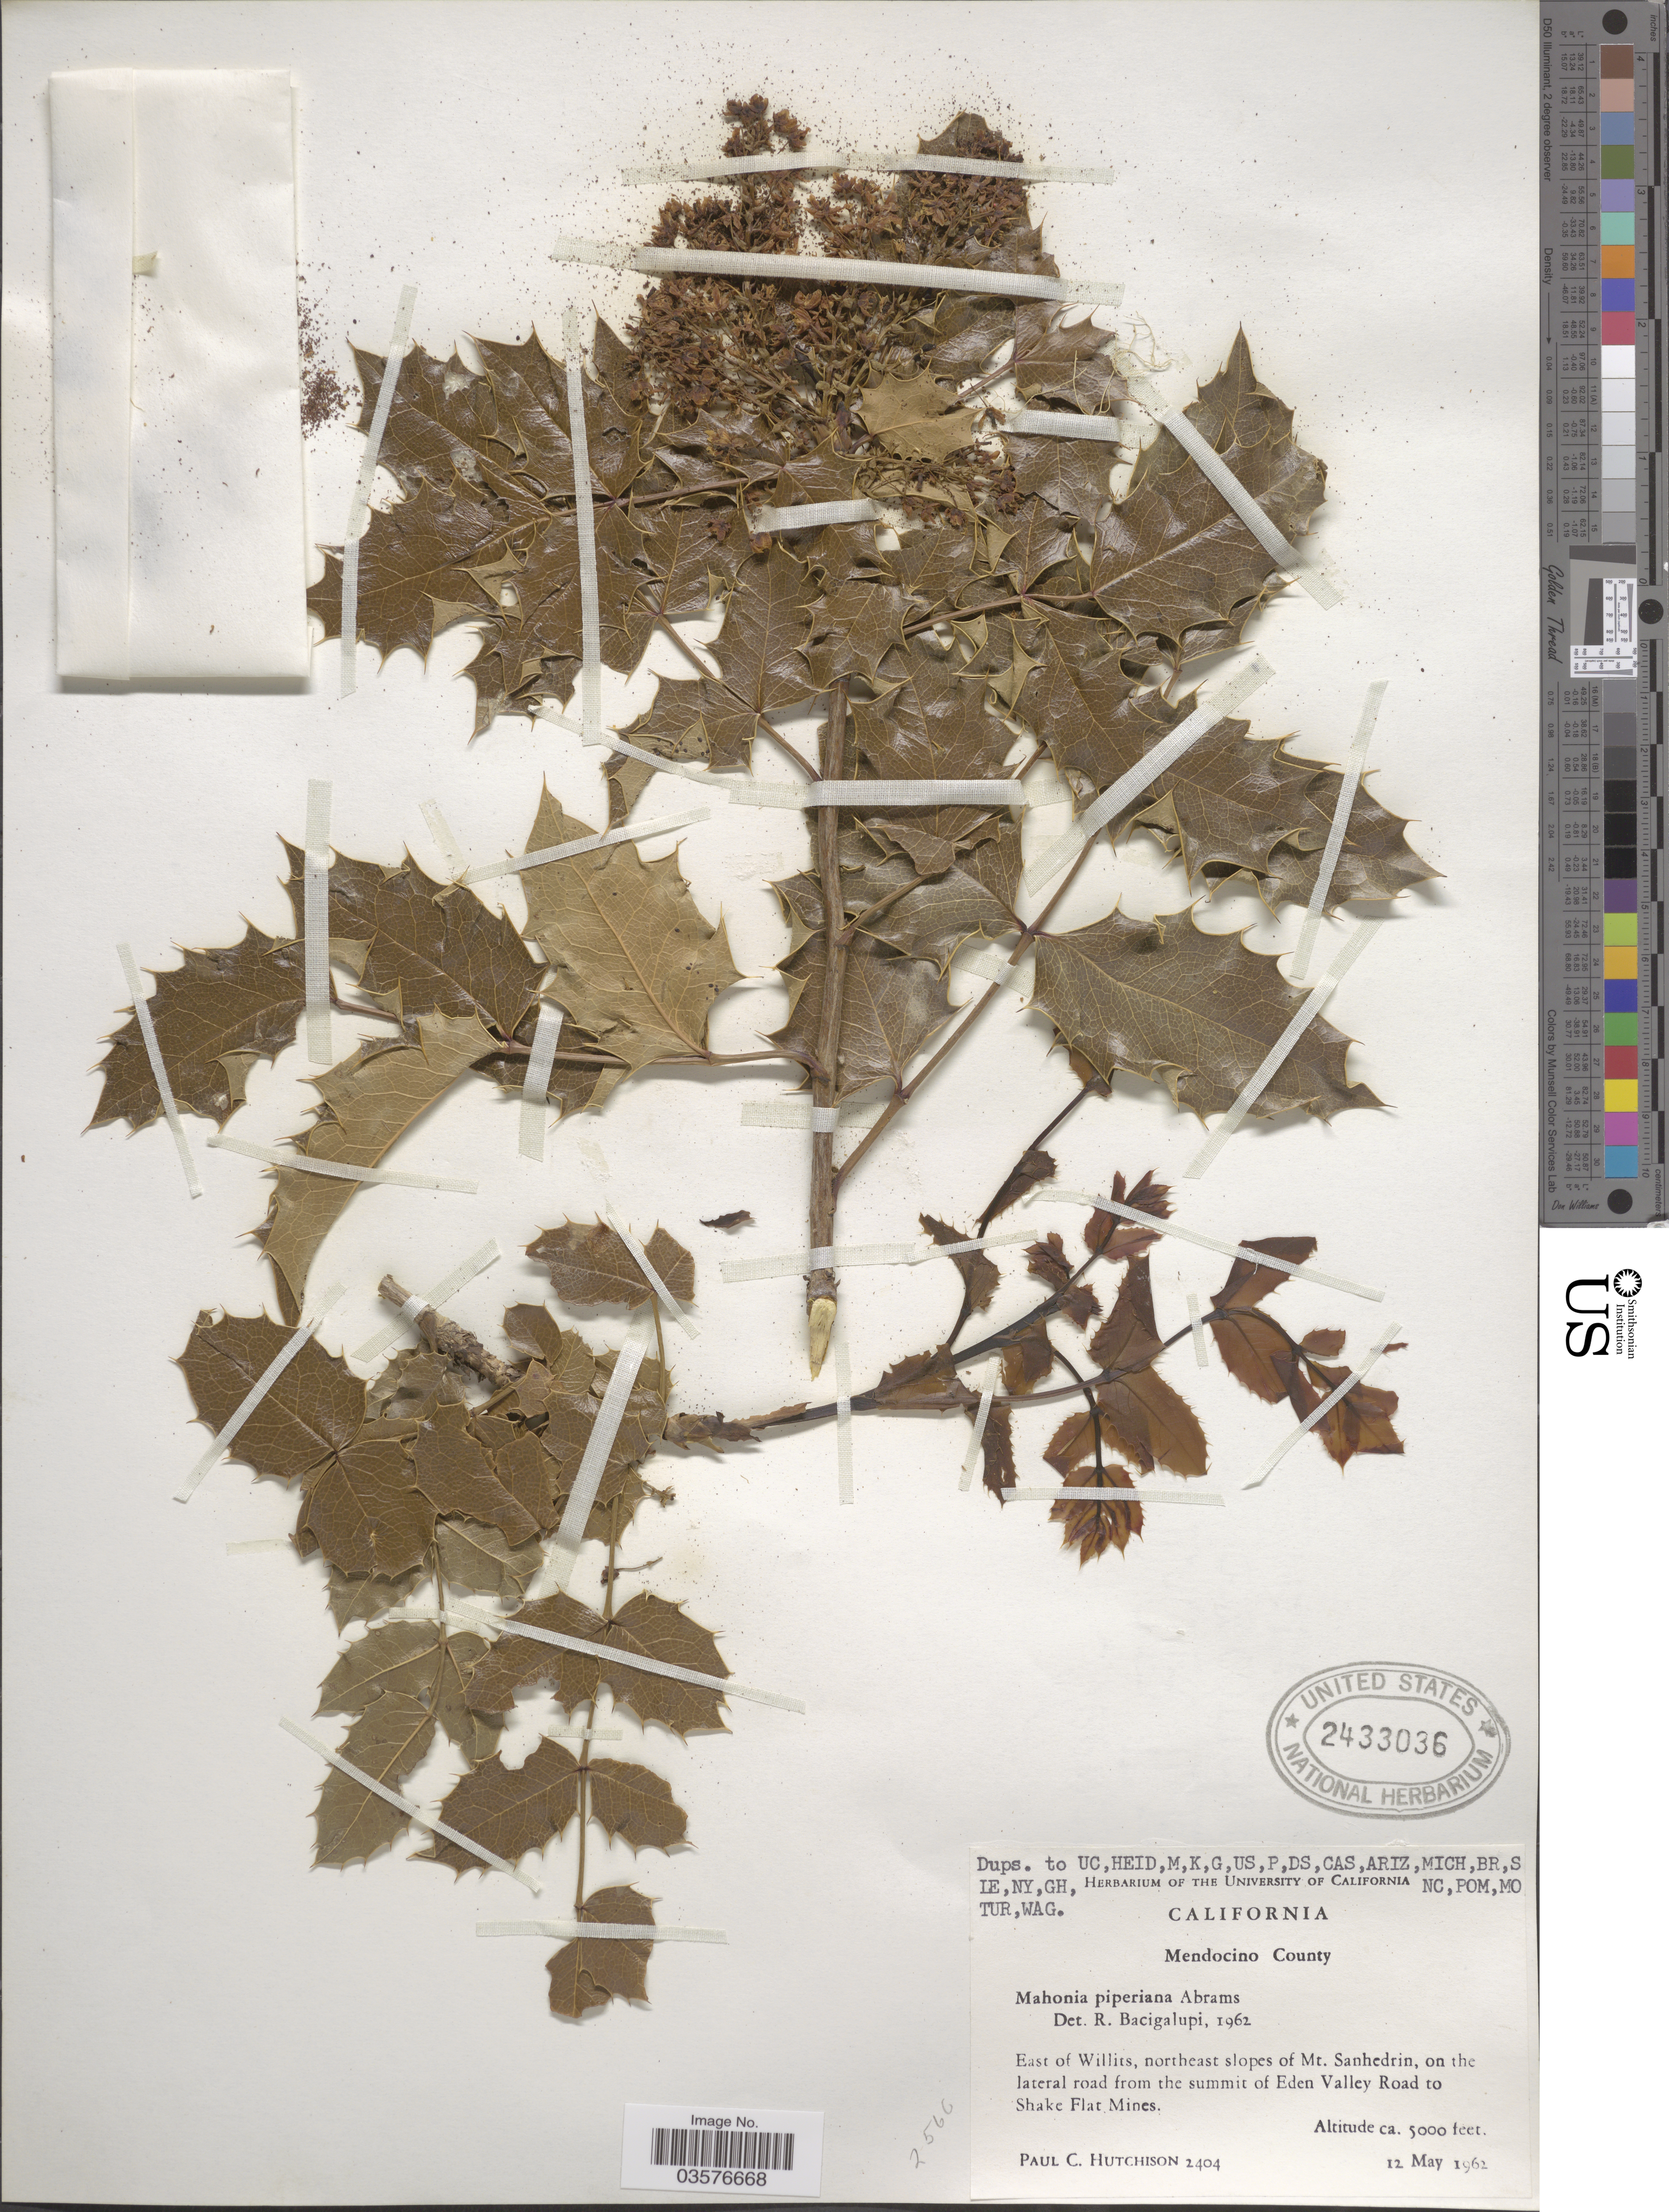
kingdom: Plantae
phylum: Tracheophyta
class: Magnoliopsida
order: Ranunculales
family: Berberidaceae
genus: Mahonia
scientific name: Mahonia piperiana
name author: Abrams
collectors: P. C. Hutchison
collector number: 2404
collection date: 1962-05-12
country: United States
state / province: California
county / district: Mendocino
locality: Mendocino County. East of Willits, northeast slopes of Mt. Sanhedrin, on the lateral road from the summit of Eden Valley Road to Shake Flat Mines.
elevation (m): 1524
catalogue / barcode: US 2433036